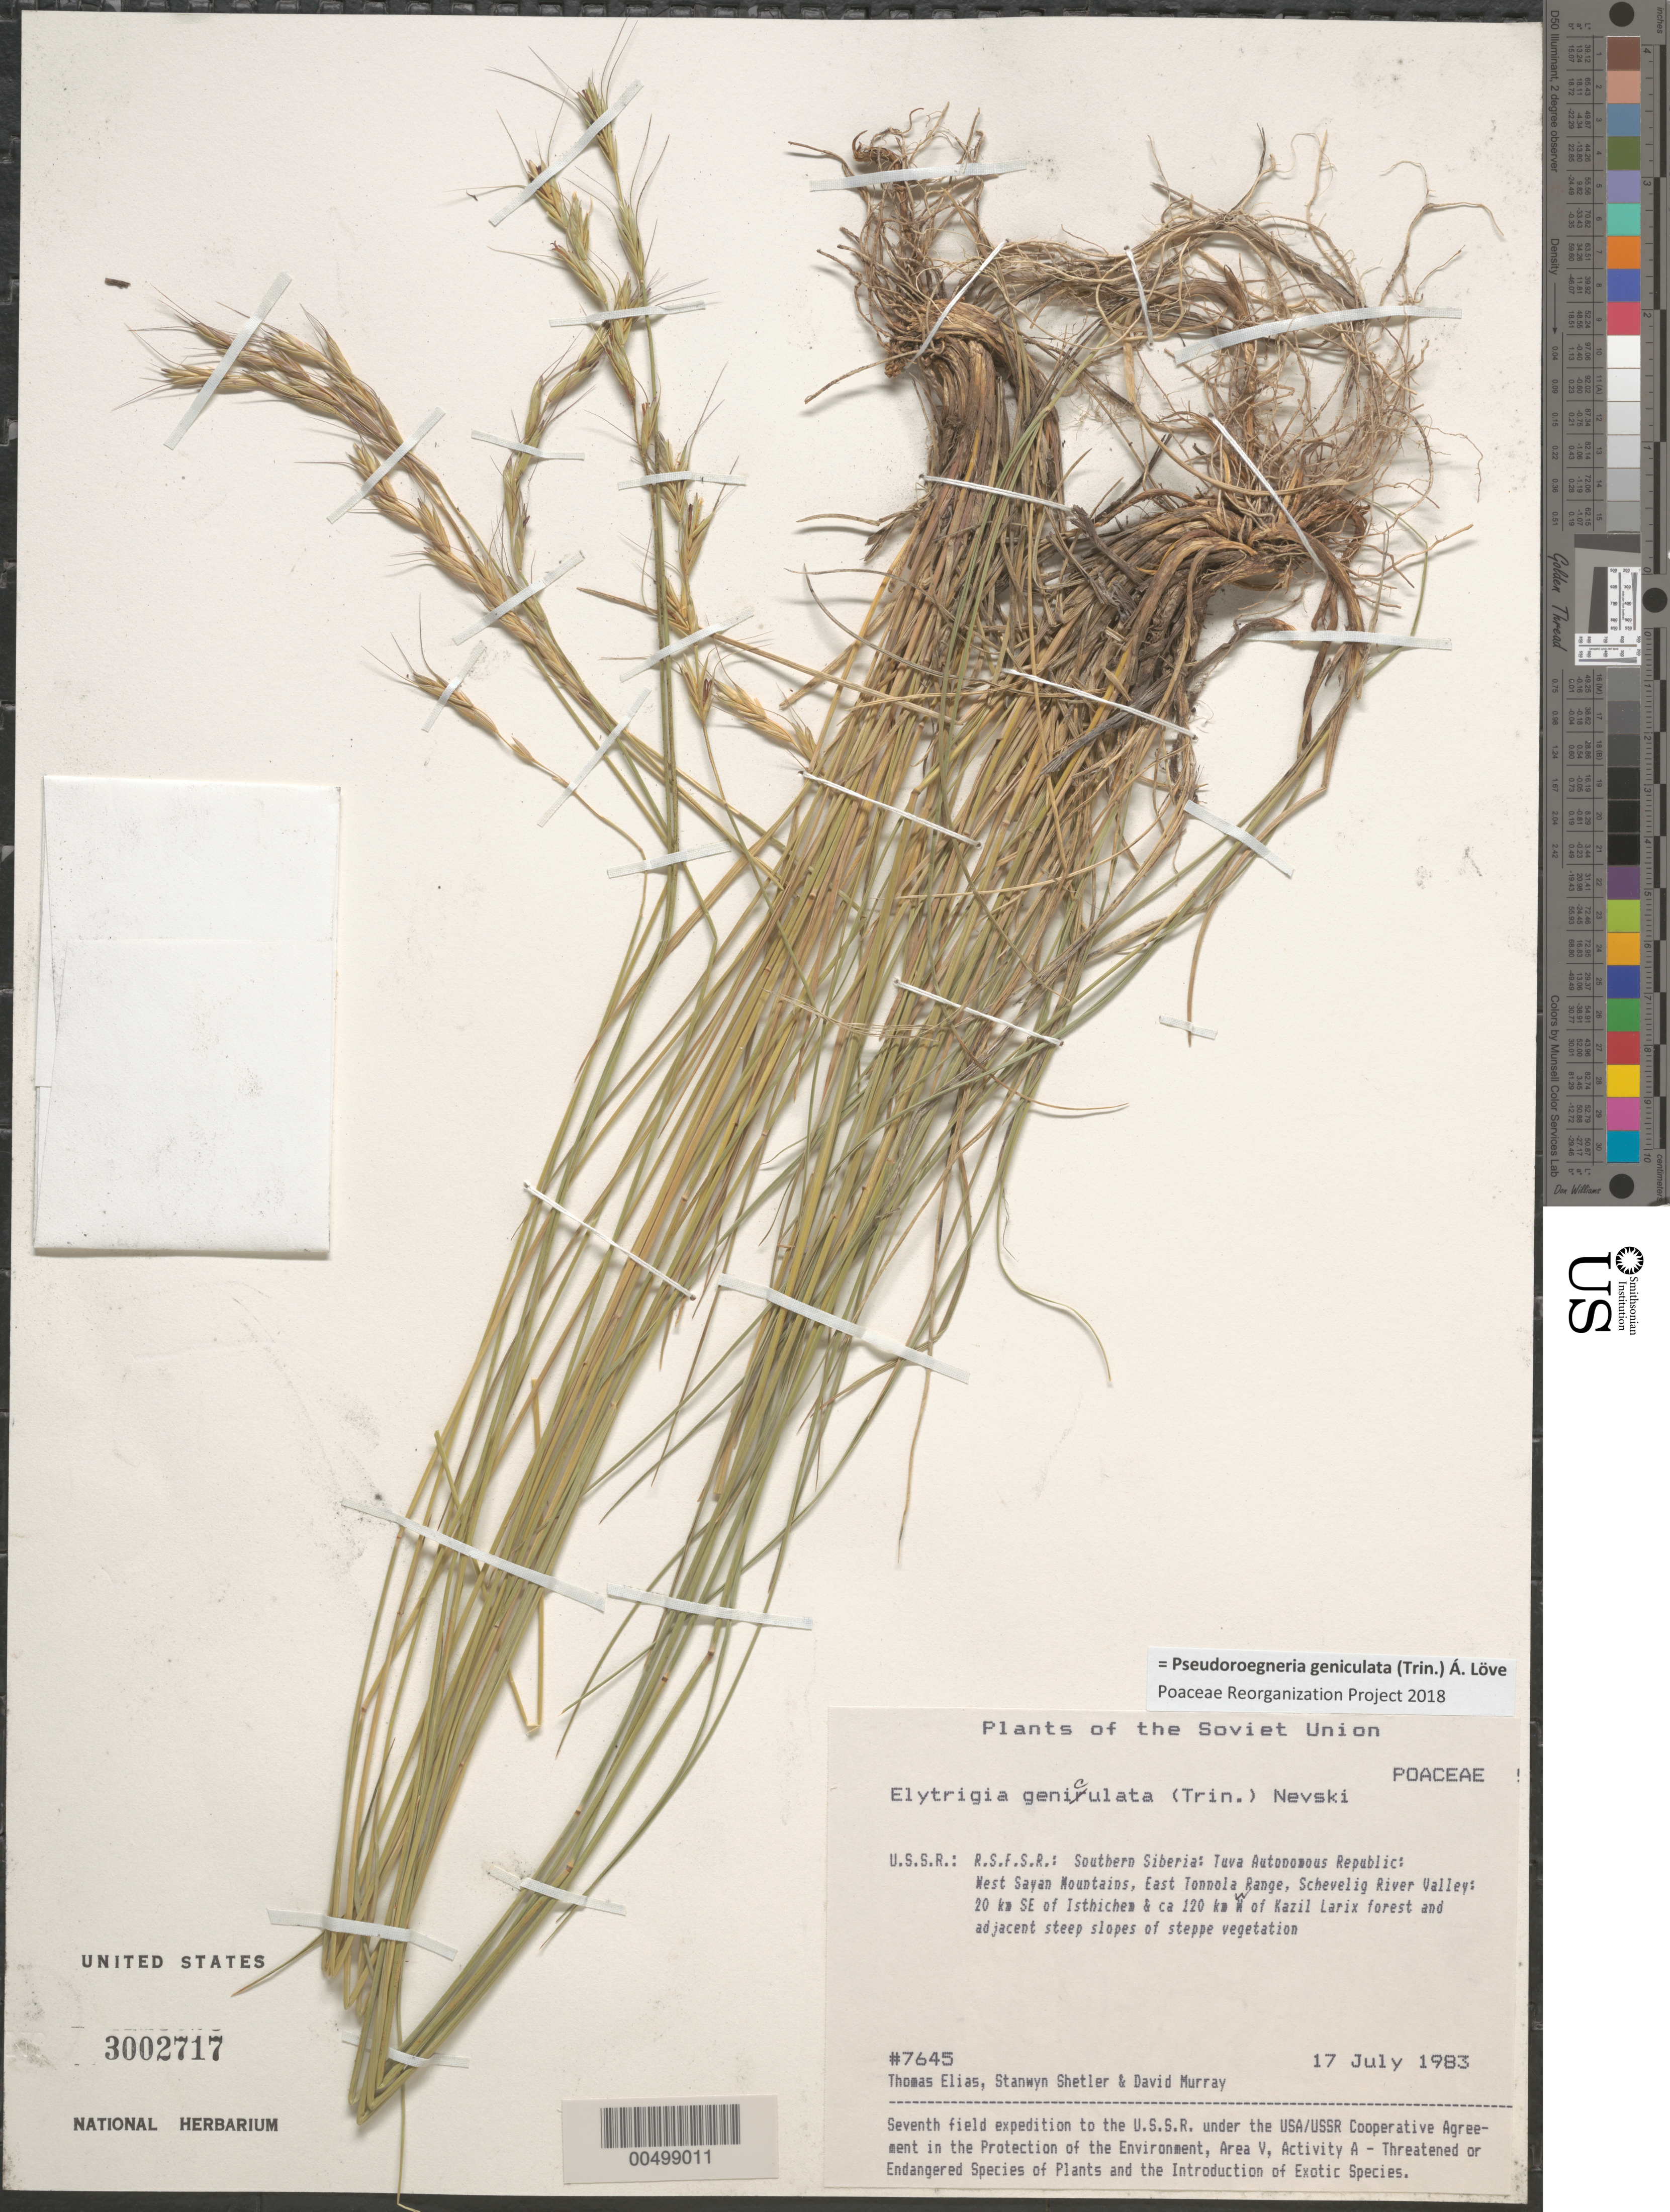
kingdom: Plantae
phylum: Tracheophyta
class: Liliopsida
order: Poales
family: Poaceae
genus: Pseudoroegneria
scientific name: Pseudoroegneria geniculata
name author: (Trin.) Á. Löve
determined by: Poaceae Reorganization Project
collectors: T. Elias, S. Shetler & D. F. Murray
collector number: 7645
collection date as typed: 17 Jul 1983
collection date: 1983-07-17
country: Russian Federation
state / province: Tuva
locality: West Sayan Mountains, E Tonnola [Tannu-Ola] Range, Schevelig River Valley, 20 km SE of Isthichem [Ishti-Khem], *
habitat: Larix forest and adjacent steep slopes of steppe vegetation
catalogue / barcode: US 3002717